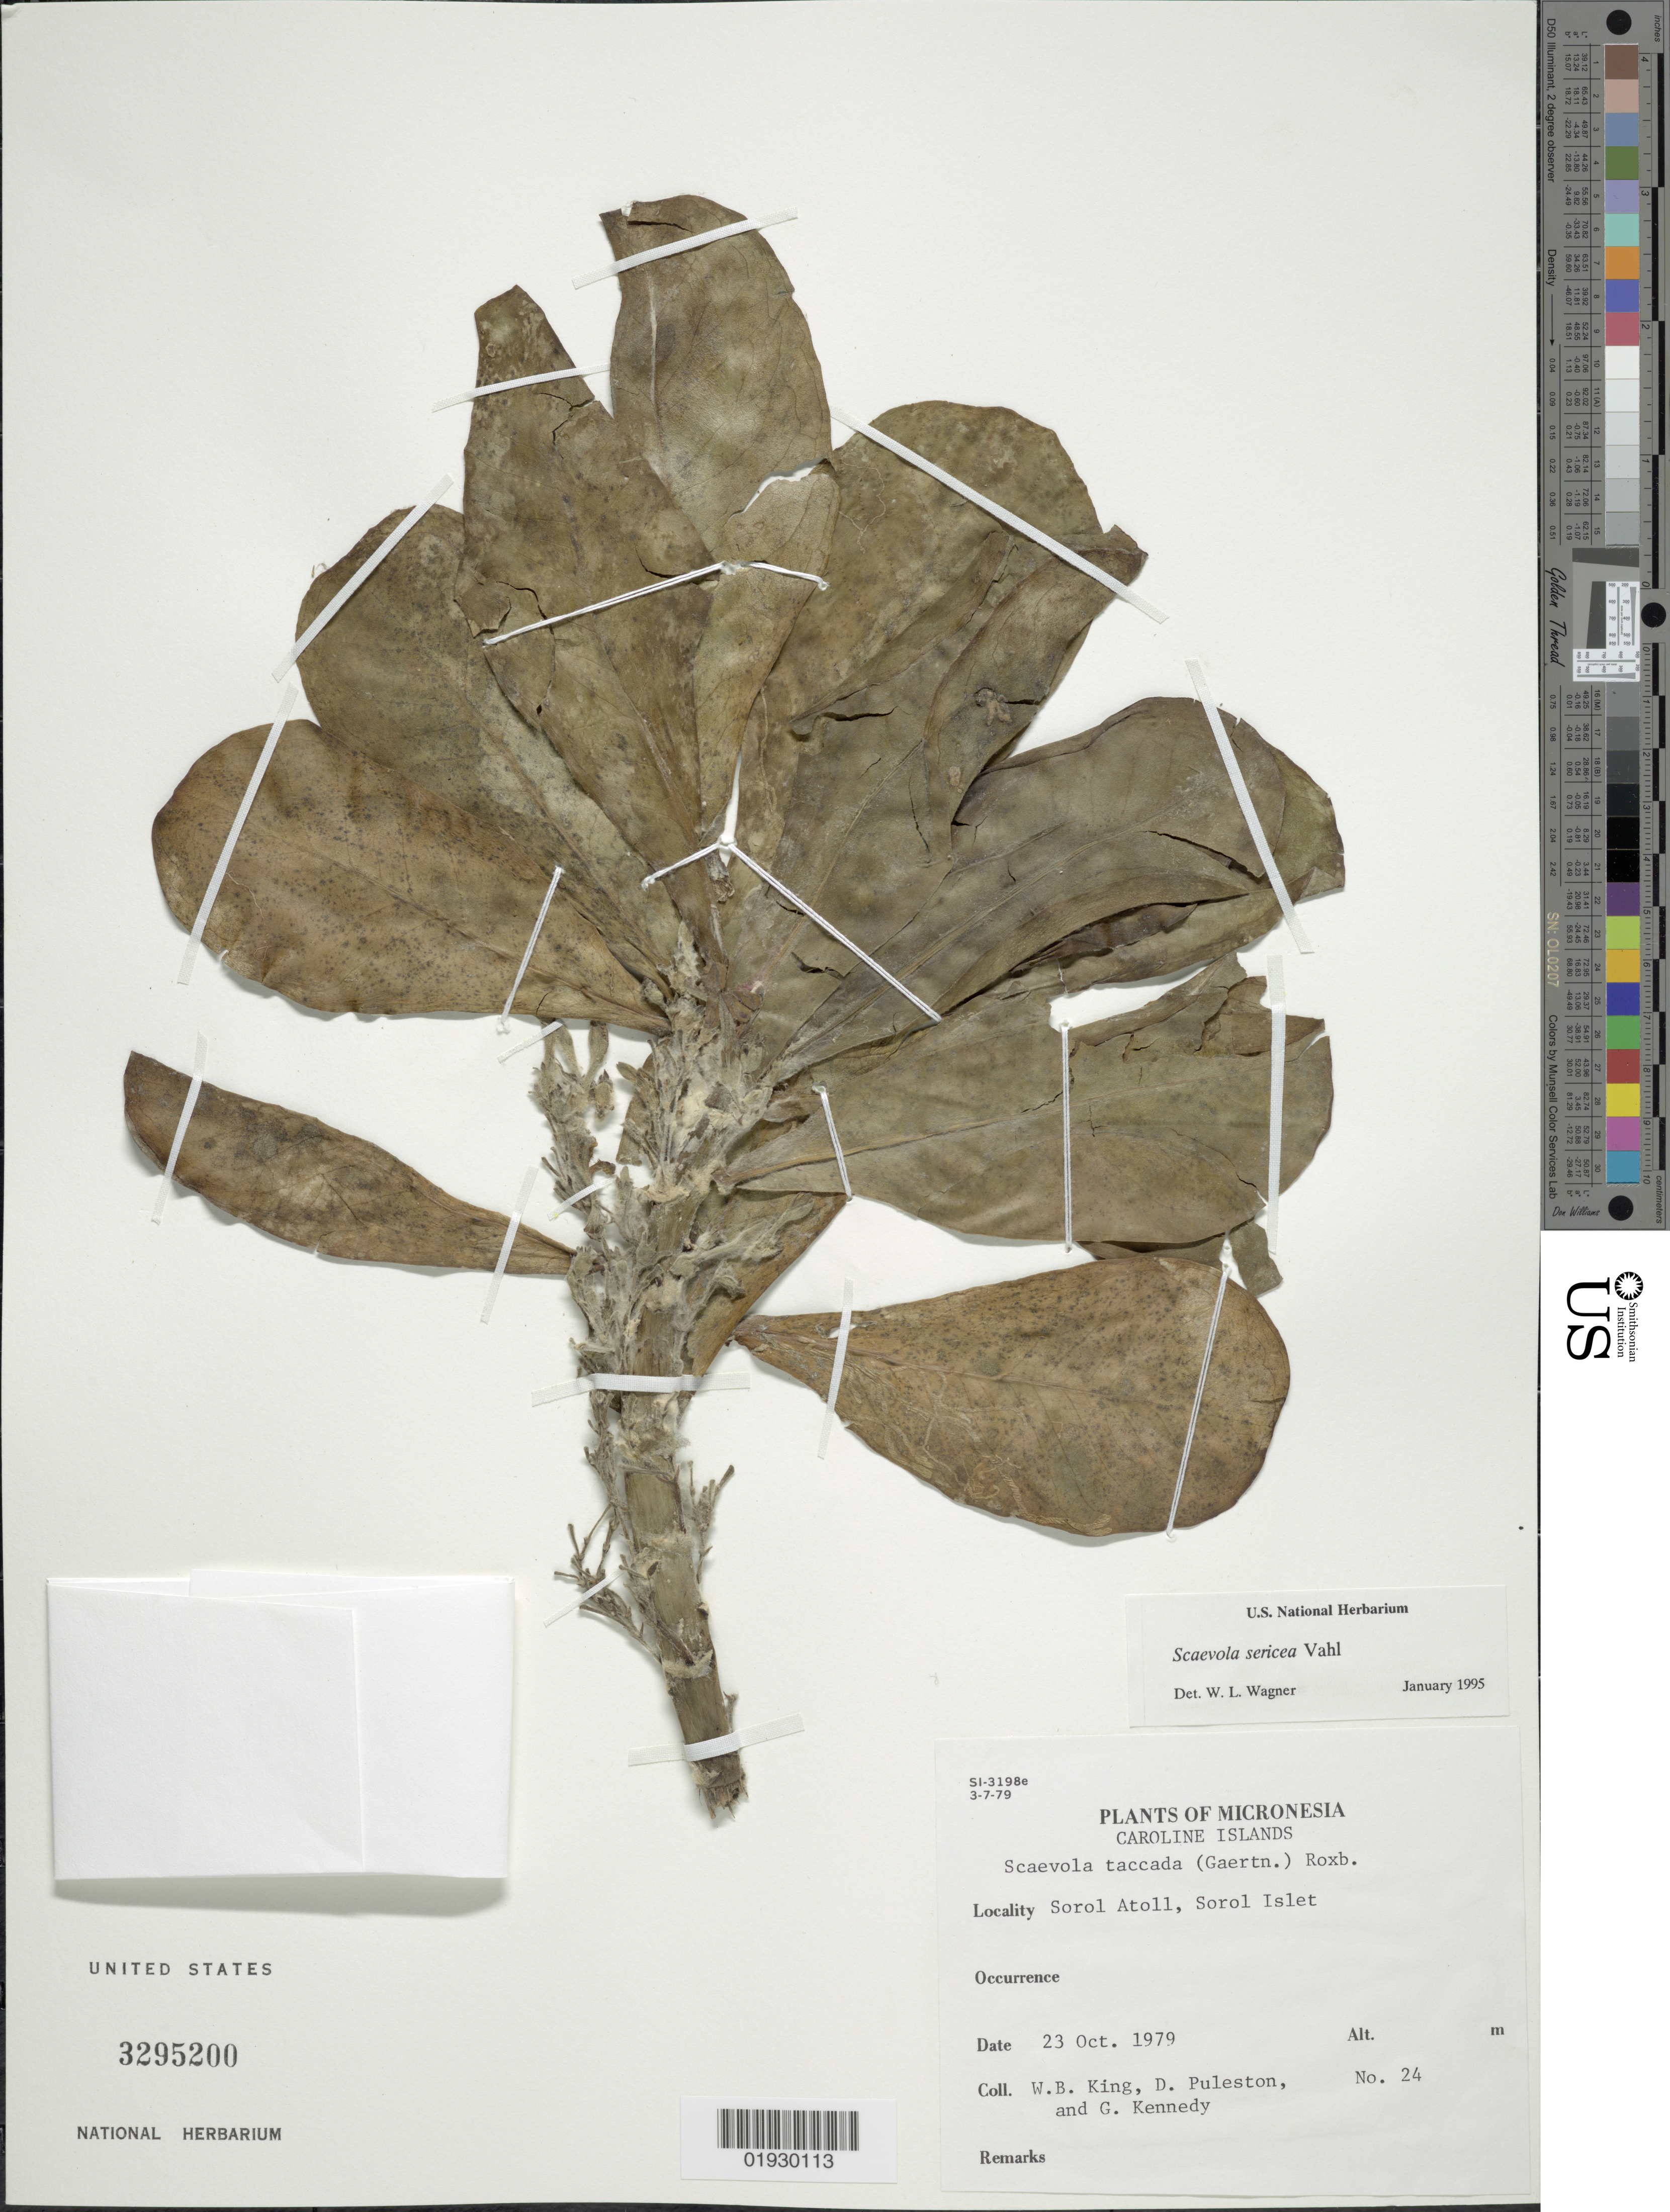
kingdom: Plantae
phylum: Tracheophyta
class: Magnoliopsida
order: Asterales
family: Goodeniaceae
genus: Scaevola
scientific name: Scaevola taccada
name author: (Gaertn.) Roxb.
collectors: W. B. King, D. Puleston & G. Kennedy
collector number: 24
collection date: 1979-10-23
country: Micronesia, Federated States of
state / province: Yap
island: Sorol Atoll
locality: Caroline Islands, Sorol Atoll, Sorol Islet.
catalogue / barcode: US 3295200